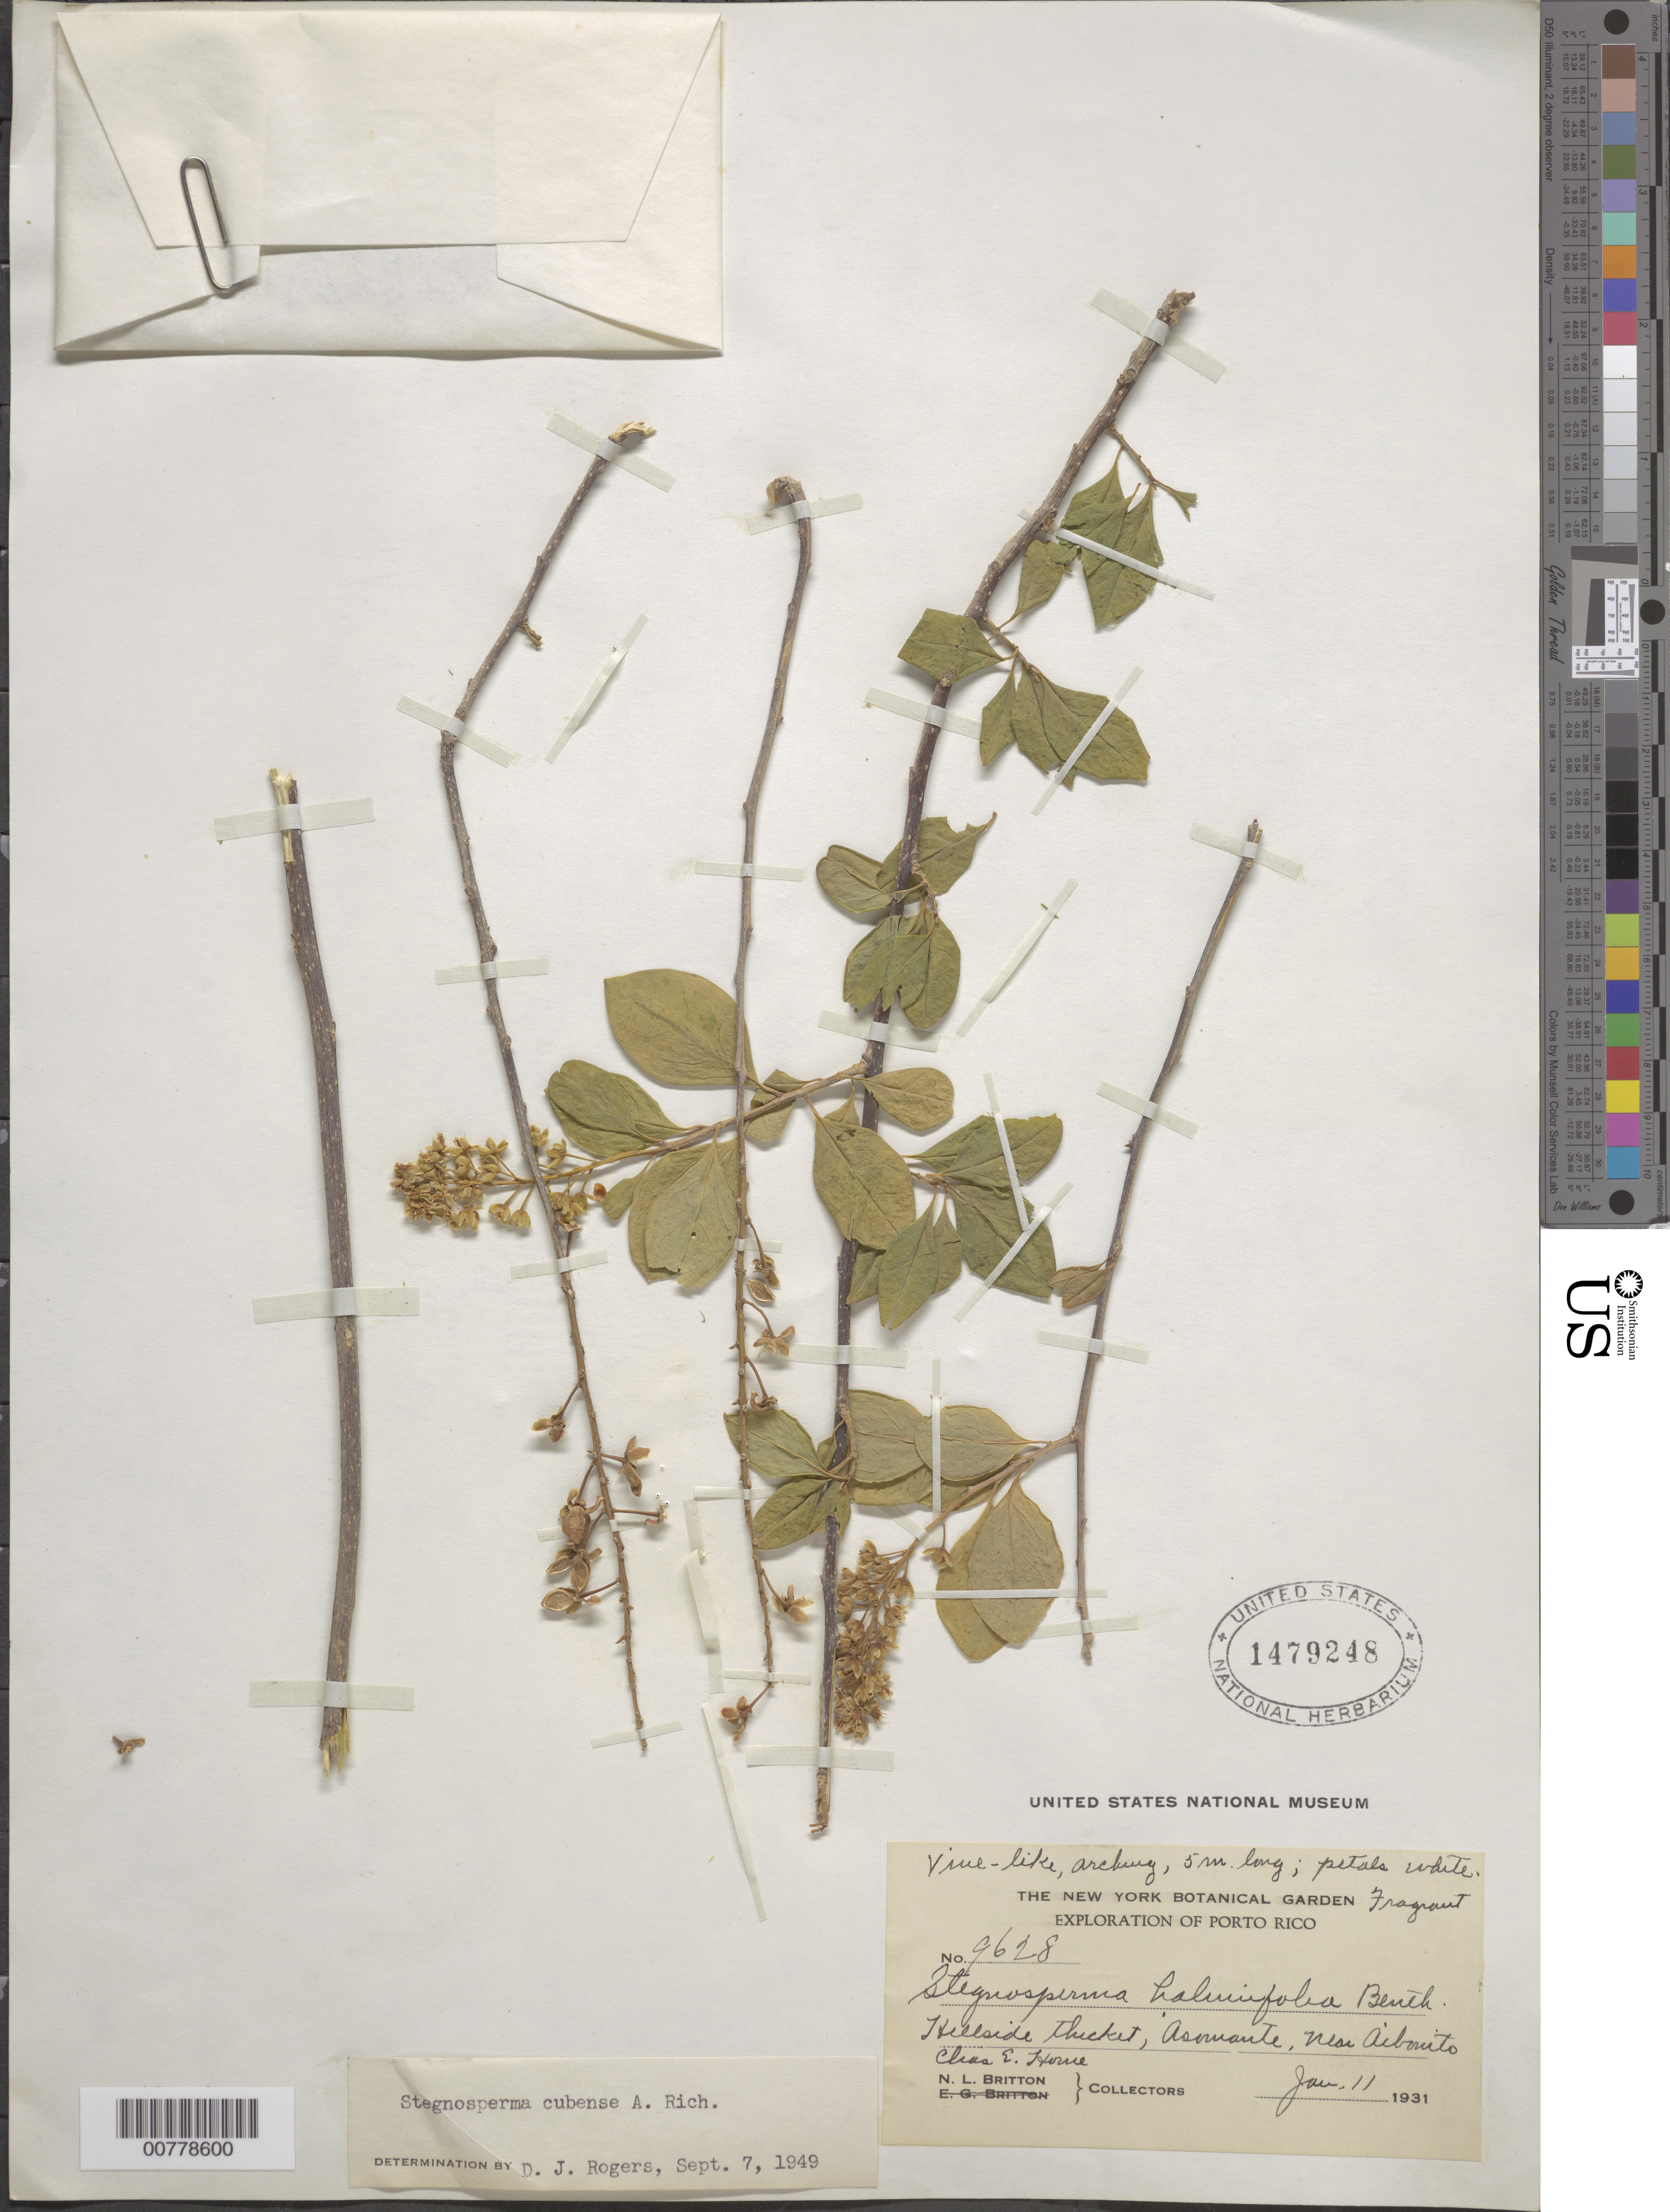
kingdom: Plantae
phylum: Tracheophyta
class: Magnoliopsida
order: Caryophyllales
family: Stegnospermataceae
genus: Stegnosperma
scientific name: Stegnosperma cubense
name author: A. Rich.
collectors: N. Britton & C. E. Horne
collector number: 9628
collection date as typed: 11 Jan 1931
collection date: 1931-01-11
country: Puerto Rico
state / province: Abonito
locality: Aibonito. Hillside thicket.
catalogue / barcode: US 1479248